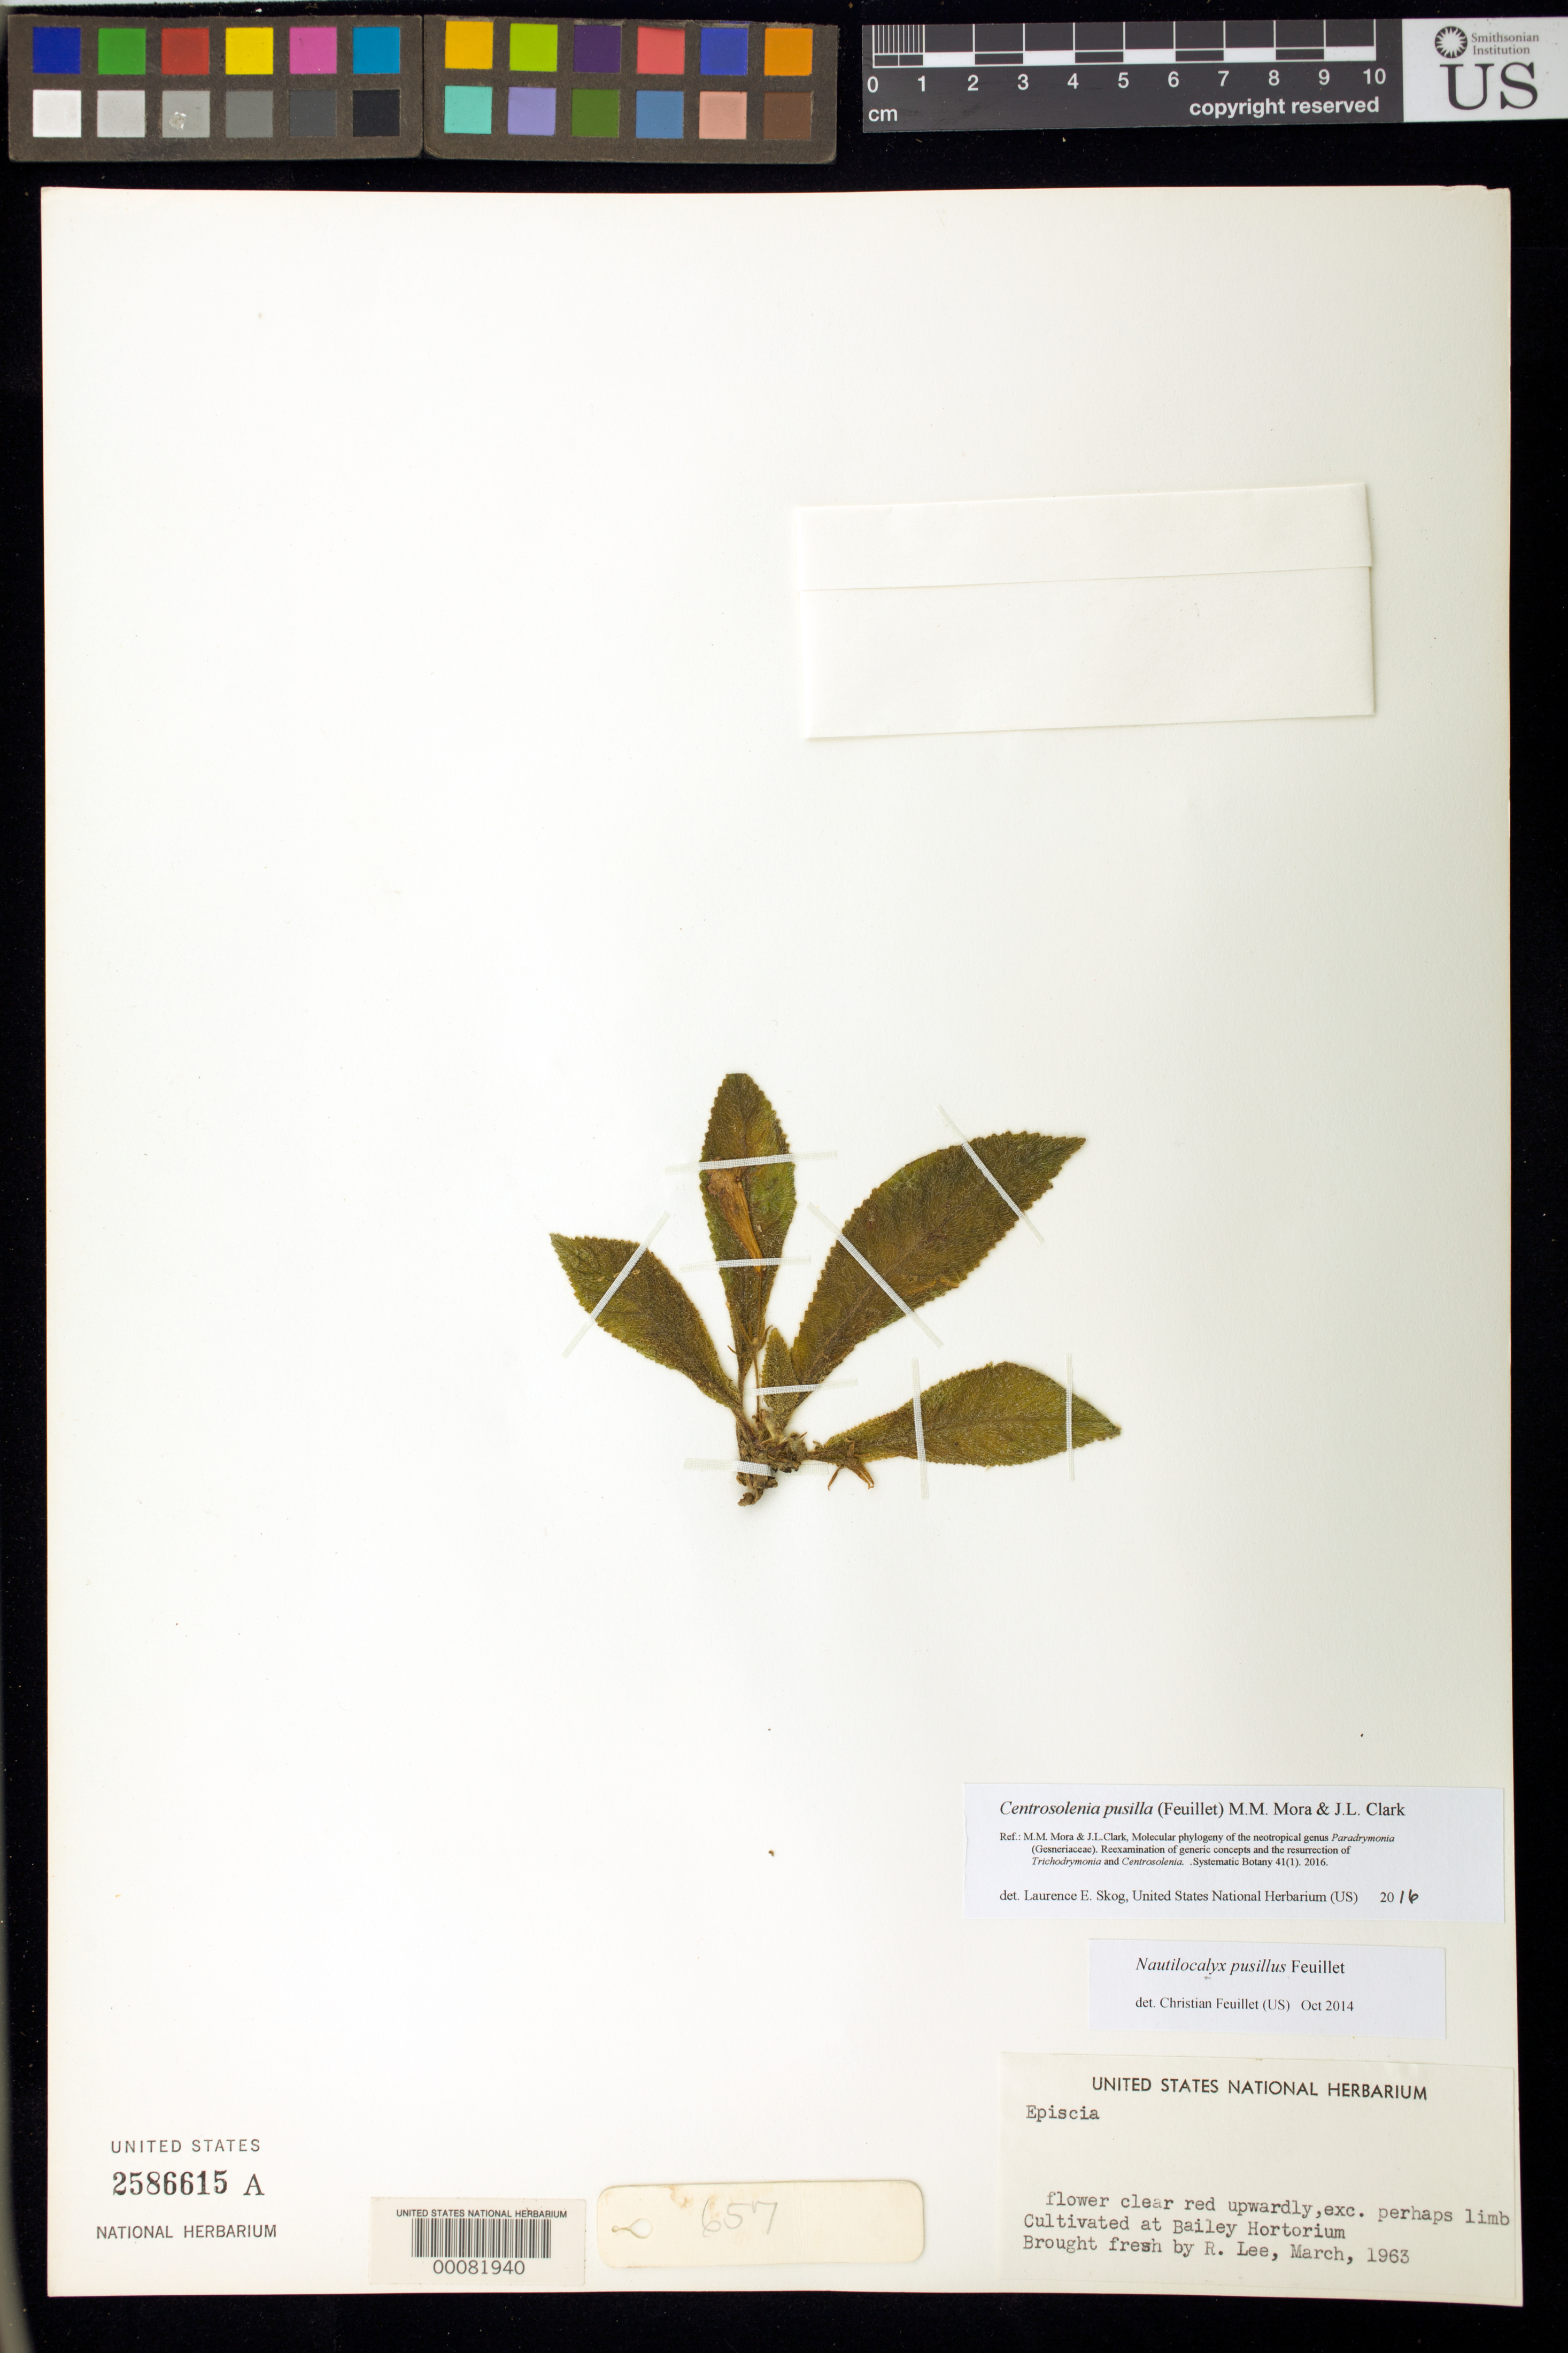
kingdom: Plantae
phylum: Tracheophyta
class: Magnoliopsida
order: Lamiales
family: Gesneriaceae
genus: Centrosolenia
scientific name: Centrosolenia pusilla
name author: (Feuillet) M.M. Mora & J.L. Clark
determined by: Skog, Laurence E.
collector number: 657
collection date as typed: Mar 1963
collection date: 1963-03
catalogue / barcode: US 2586615A